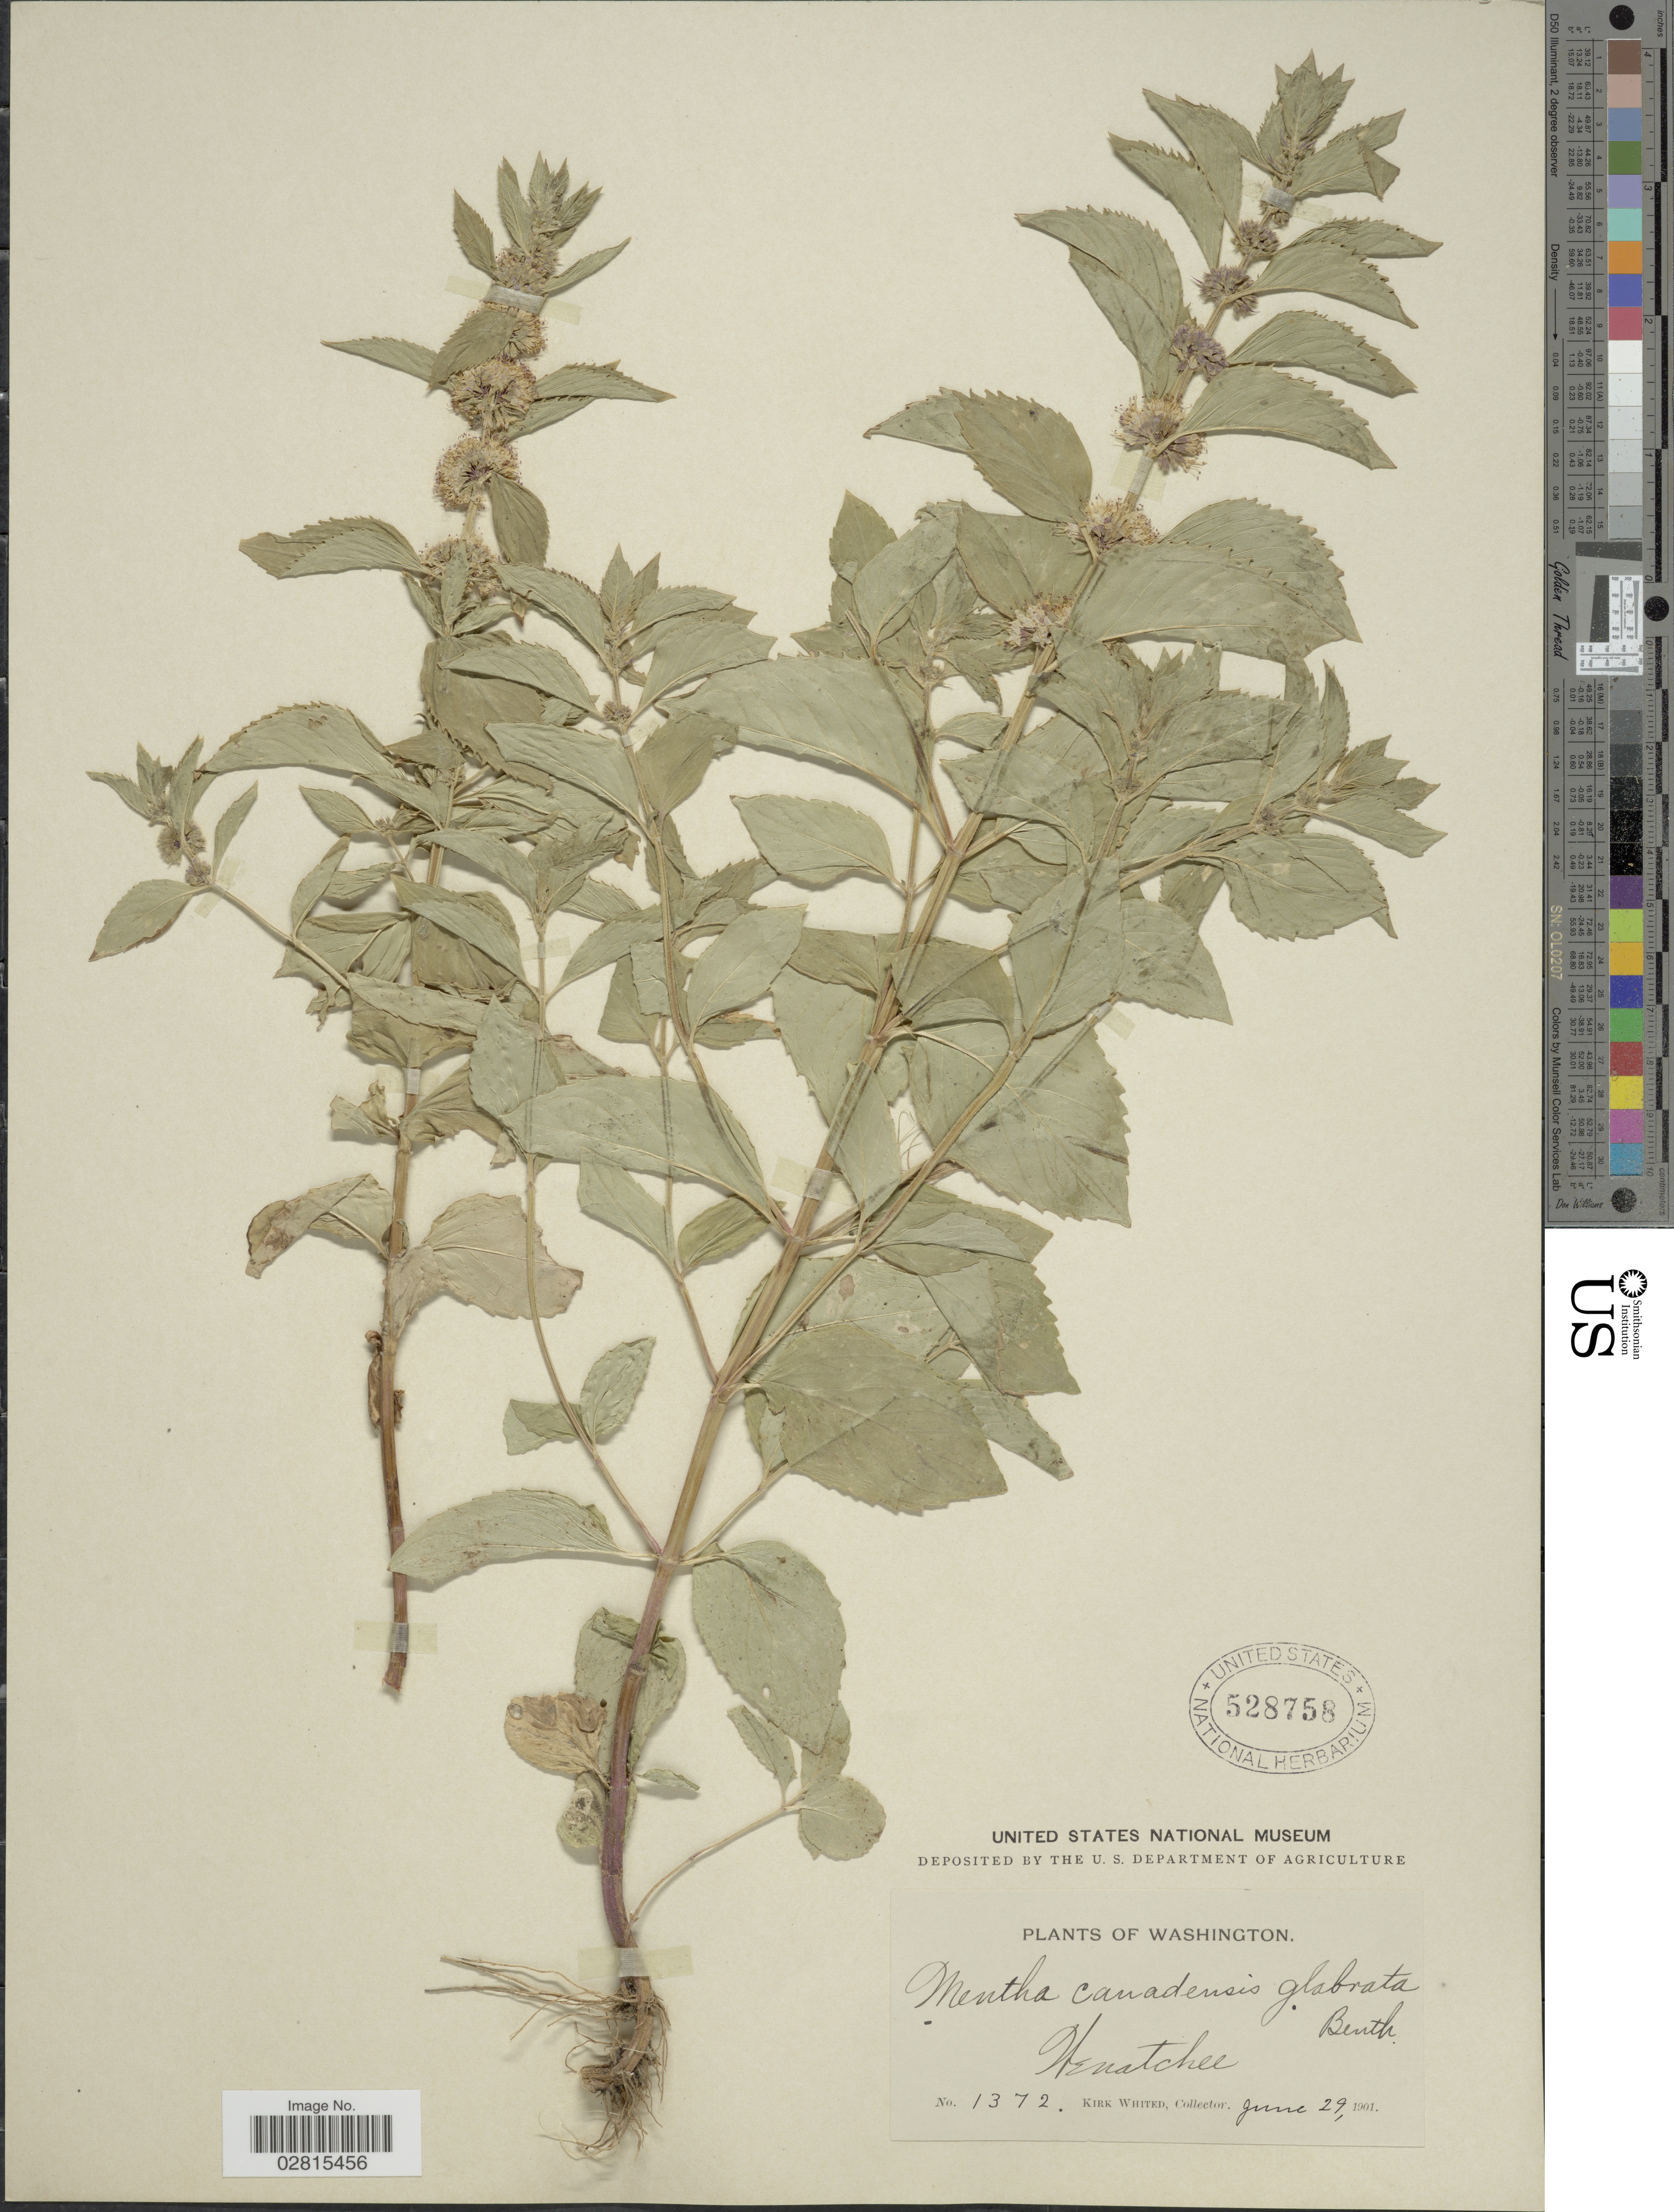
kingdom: Plantae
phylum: Tracheophyta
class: Magnoliopsida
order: Lamiales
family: Lamiaceae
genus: Mentha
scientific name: Mentha canadensis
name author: L.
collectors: K. Whited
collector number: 1372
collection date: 1901-06-29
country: United States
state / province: Washington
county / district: Chelan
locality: Wenatchee.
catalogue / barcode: US 528758